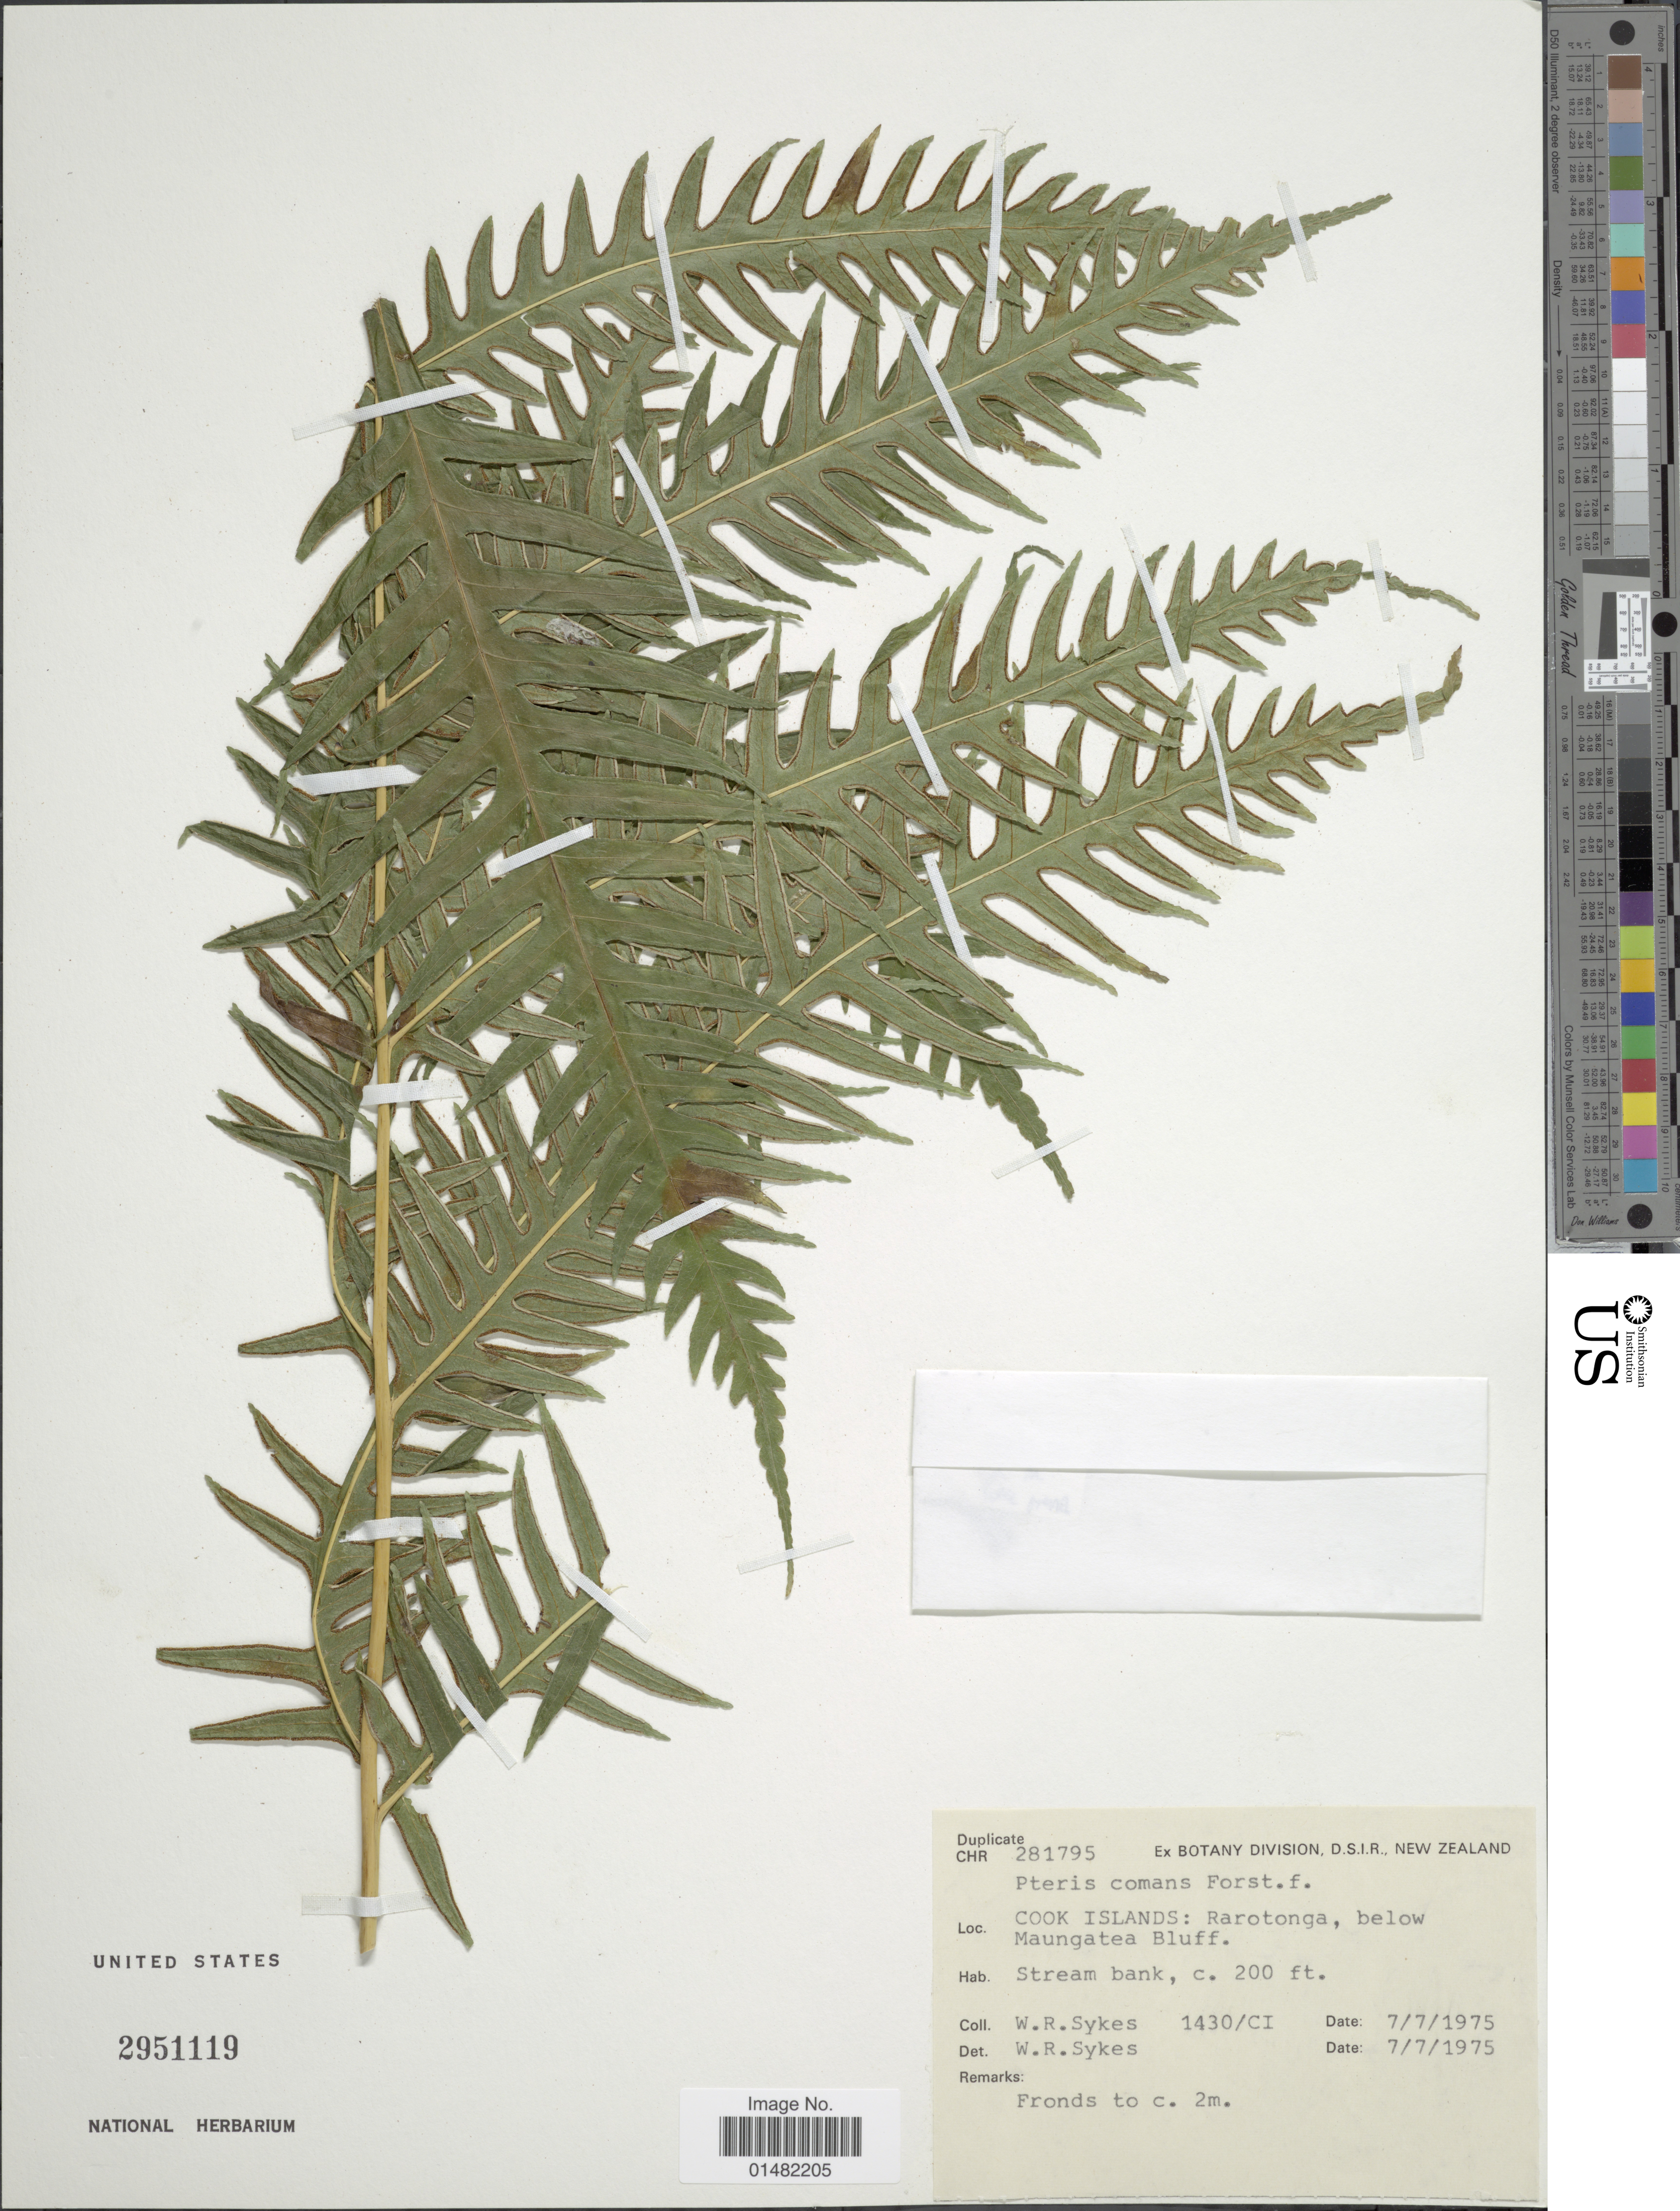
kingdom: Plantae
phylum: Tracheophyta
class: Polypodiopsida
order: Polypodiales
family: Pteridaceae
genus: Pteris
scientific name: Pteris comans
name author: G. Forst.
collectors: W. R. Sykes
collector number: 1430/CI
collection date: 1975-07-07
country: Cook Islands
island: Rarotonga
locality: Rarotonga, below Maungatea Bluff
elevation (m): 61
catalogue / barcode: US 2951119